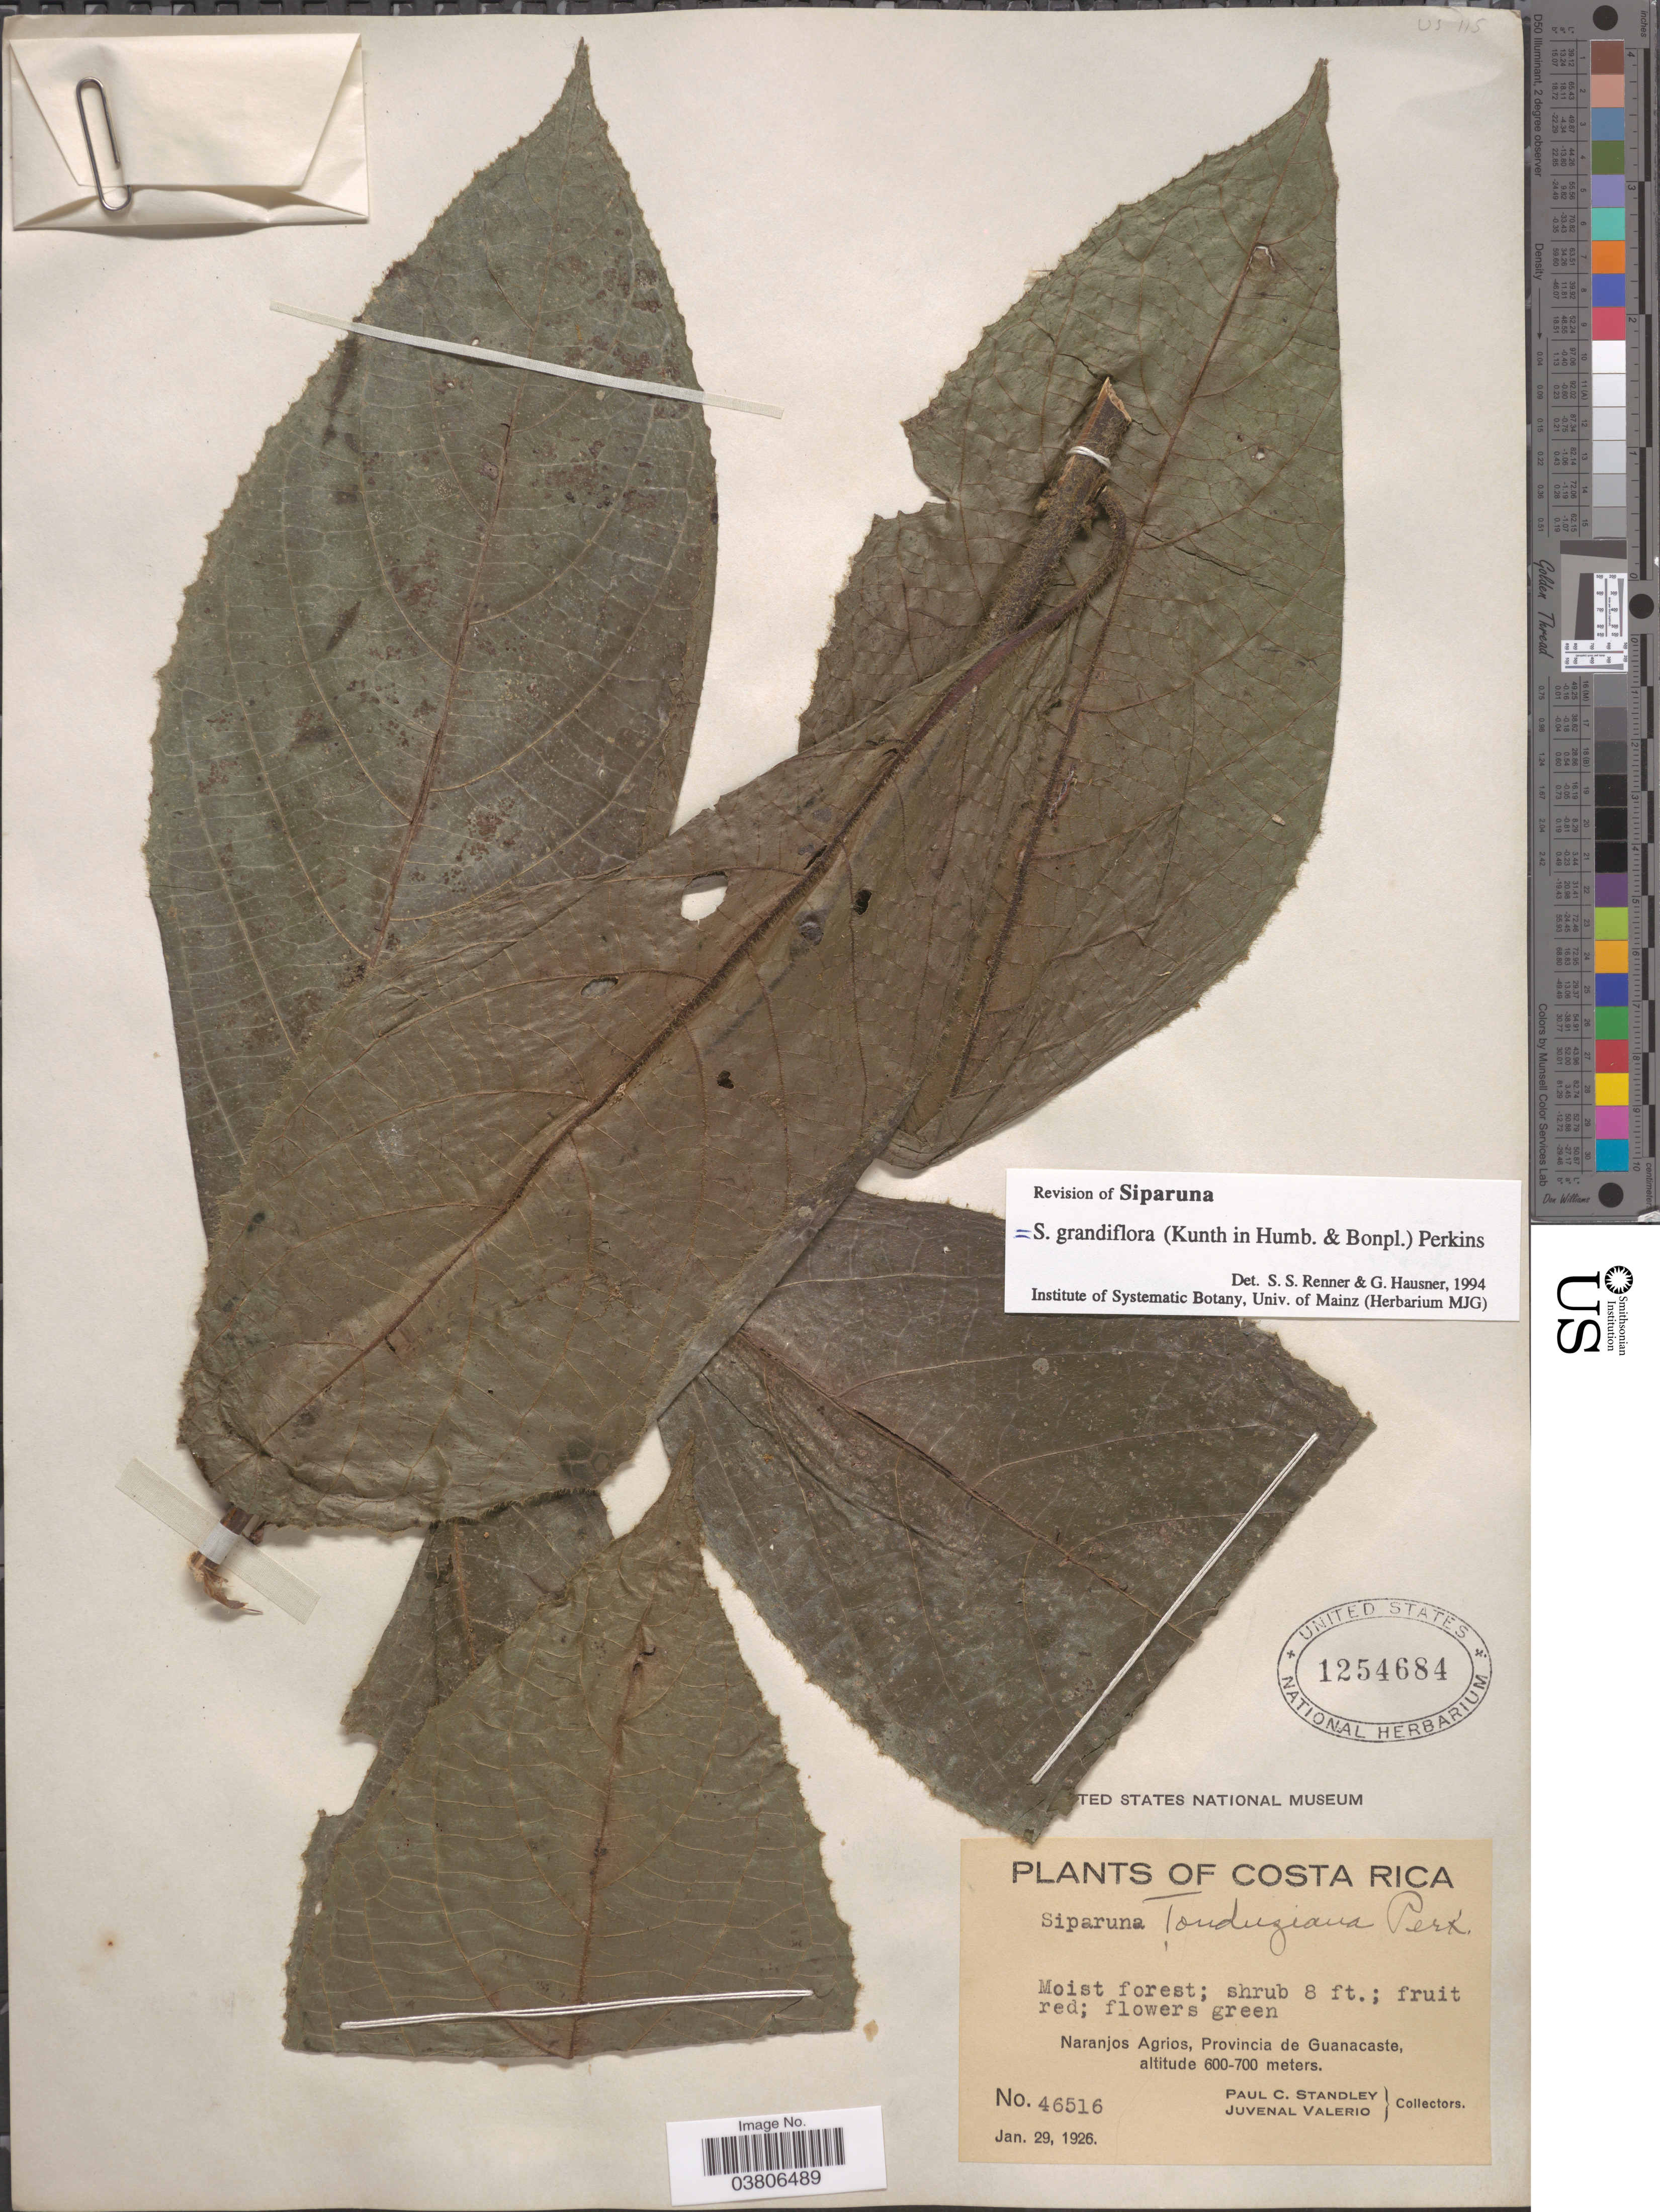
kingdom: Plantae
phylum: Tracheophyta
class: Magnoliopsida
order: Laurales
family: Siparunaceae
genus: Siparuna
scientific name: Siparuna grandiflora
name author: (Kunth) A. DC.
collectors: P. C. Standley & J. Valerio R.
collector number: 46516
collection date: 1926-01-29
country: Costa Rica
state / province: Guanacaste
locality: Naranjos Agrios.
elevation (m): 600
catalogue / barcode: US 1254684